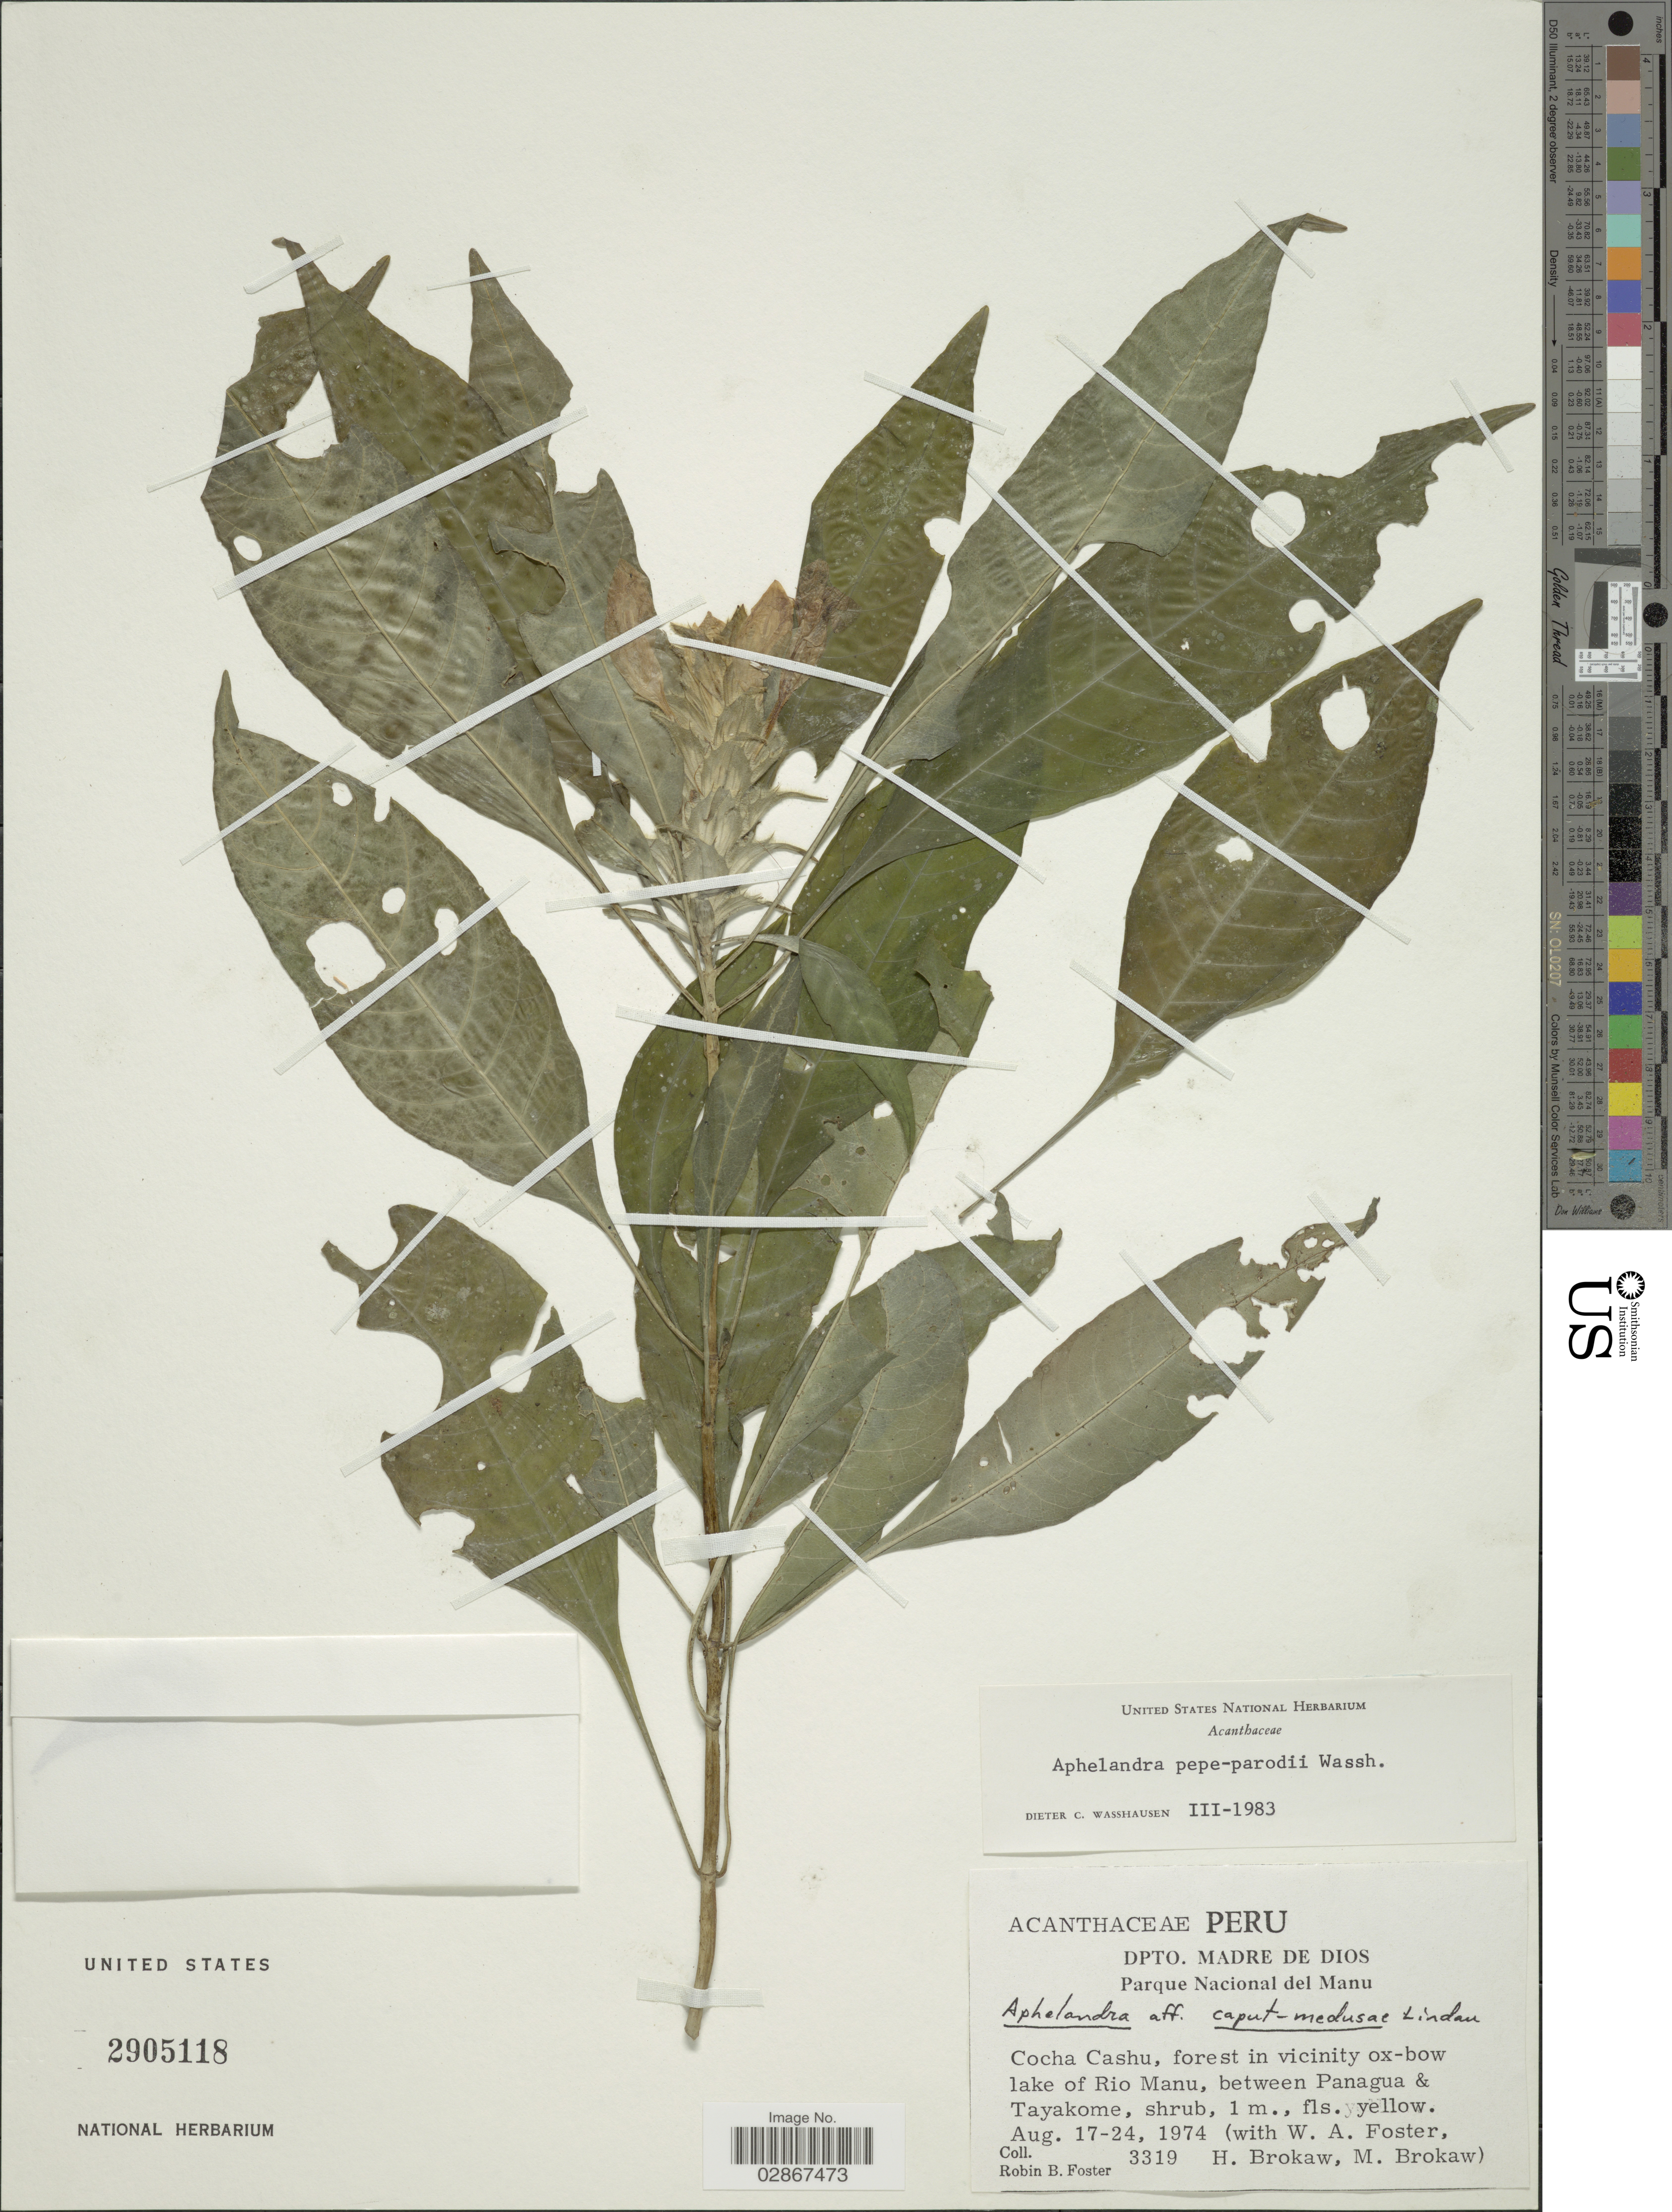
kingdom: Plantae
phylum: Tracheophyta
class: Magnoliopsida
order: Lamiales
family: Acanthaceae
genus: Aphelandra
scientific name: Aphelandra pepe-parodii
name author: Wassh.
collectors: R. B. Foster, W. Foster, H. Brokaw & M. Brokaw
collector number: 3319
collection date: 1974-08-17/1974-08-24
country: Peru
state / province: Madre de Dios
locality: Dpto. Madre de Dios. Parque Nacional del Manu. Cocha Cashu, forest in vicinity ox-bow lake of Rio Manu, between Panagua & Tayakome.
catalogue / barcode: US 2905118